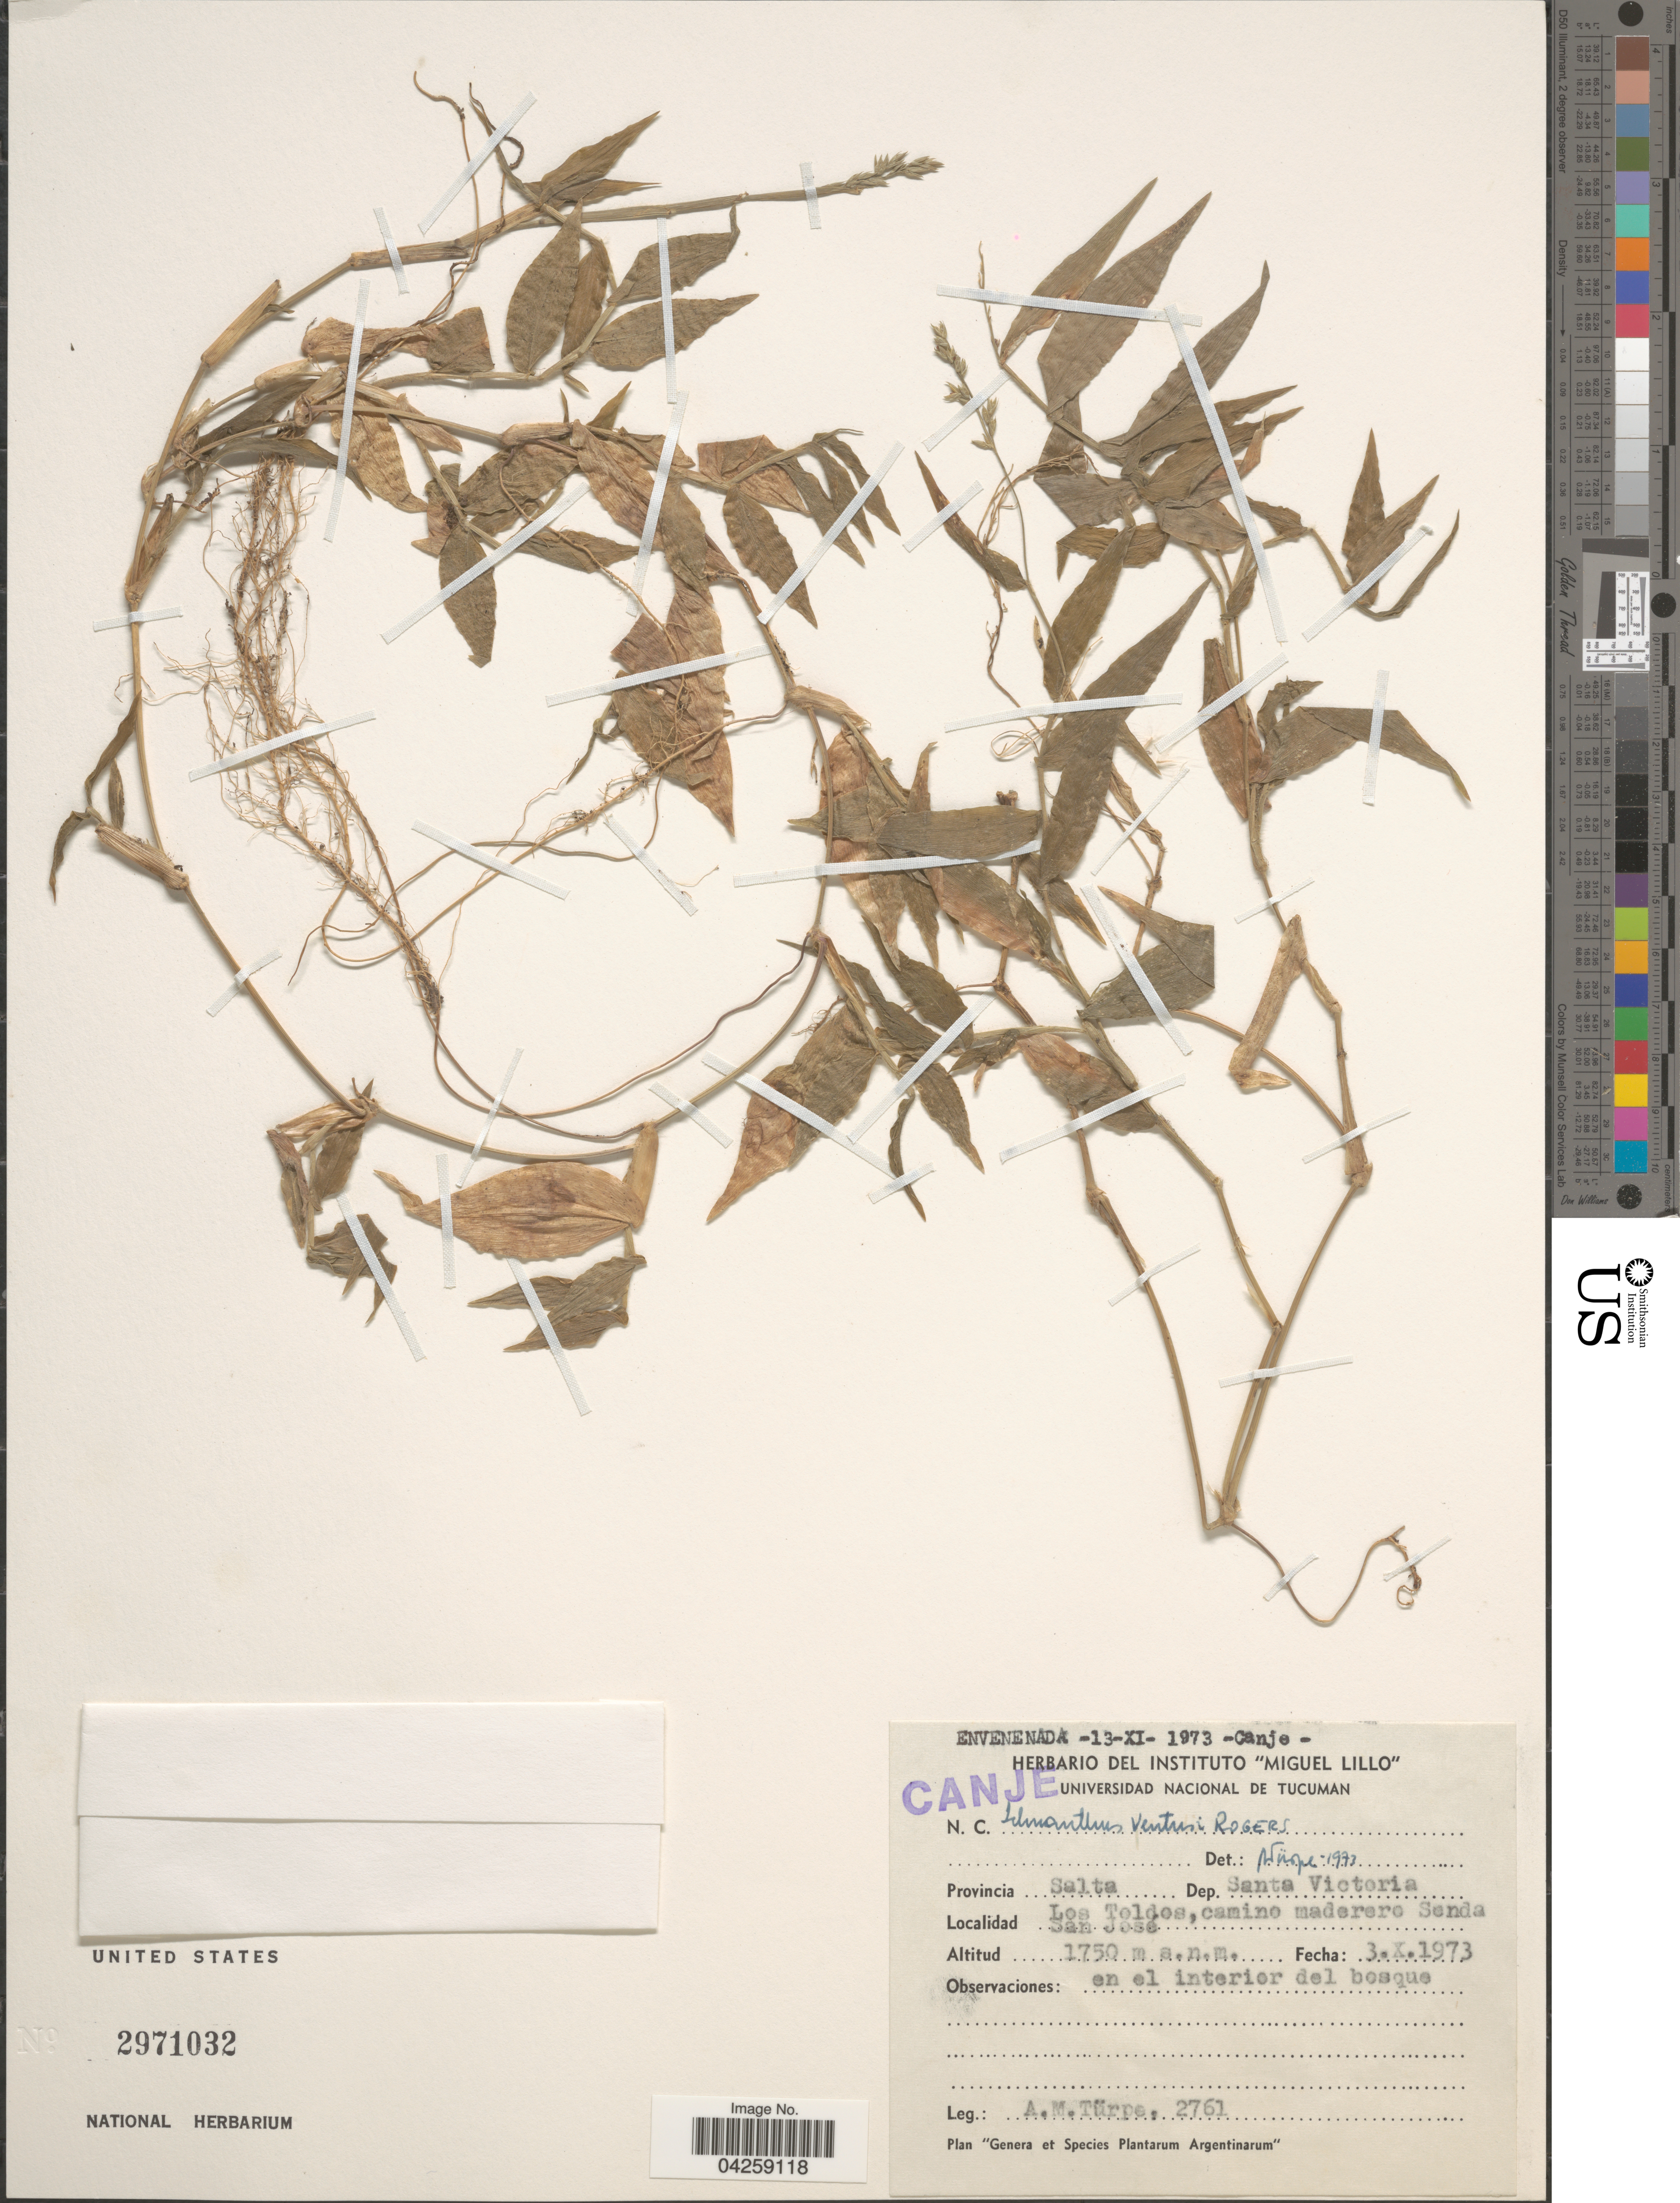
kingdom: Plantae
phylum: Tracheophyta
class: Liliopsida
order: Poales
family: Poaceae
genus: Ichnanthus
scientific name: Ichnanthus nemorosus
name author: (Sw.) Döll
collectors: A. Türpe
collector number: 2761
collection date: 1973-10-03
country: Argentina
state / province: Salta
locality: Dep. Santa Victoria. Los Toldos, camino maderero Senda San José. En el interior del bosque.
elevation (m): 1750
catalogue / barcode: US 2971032